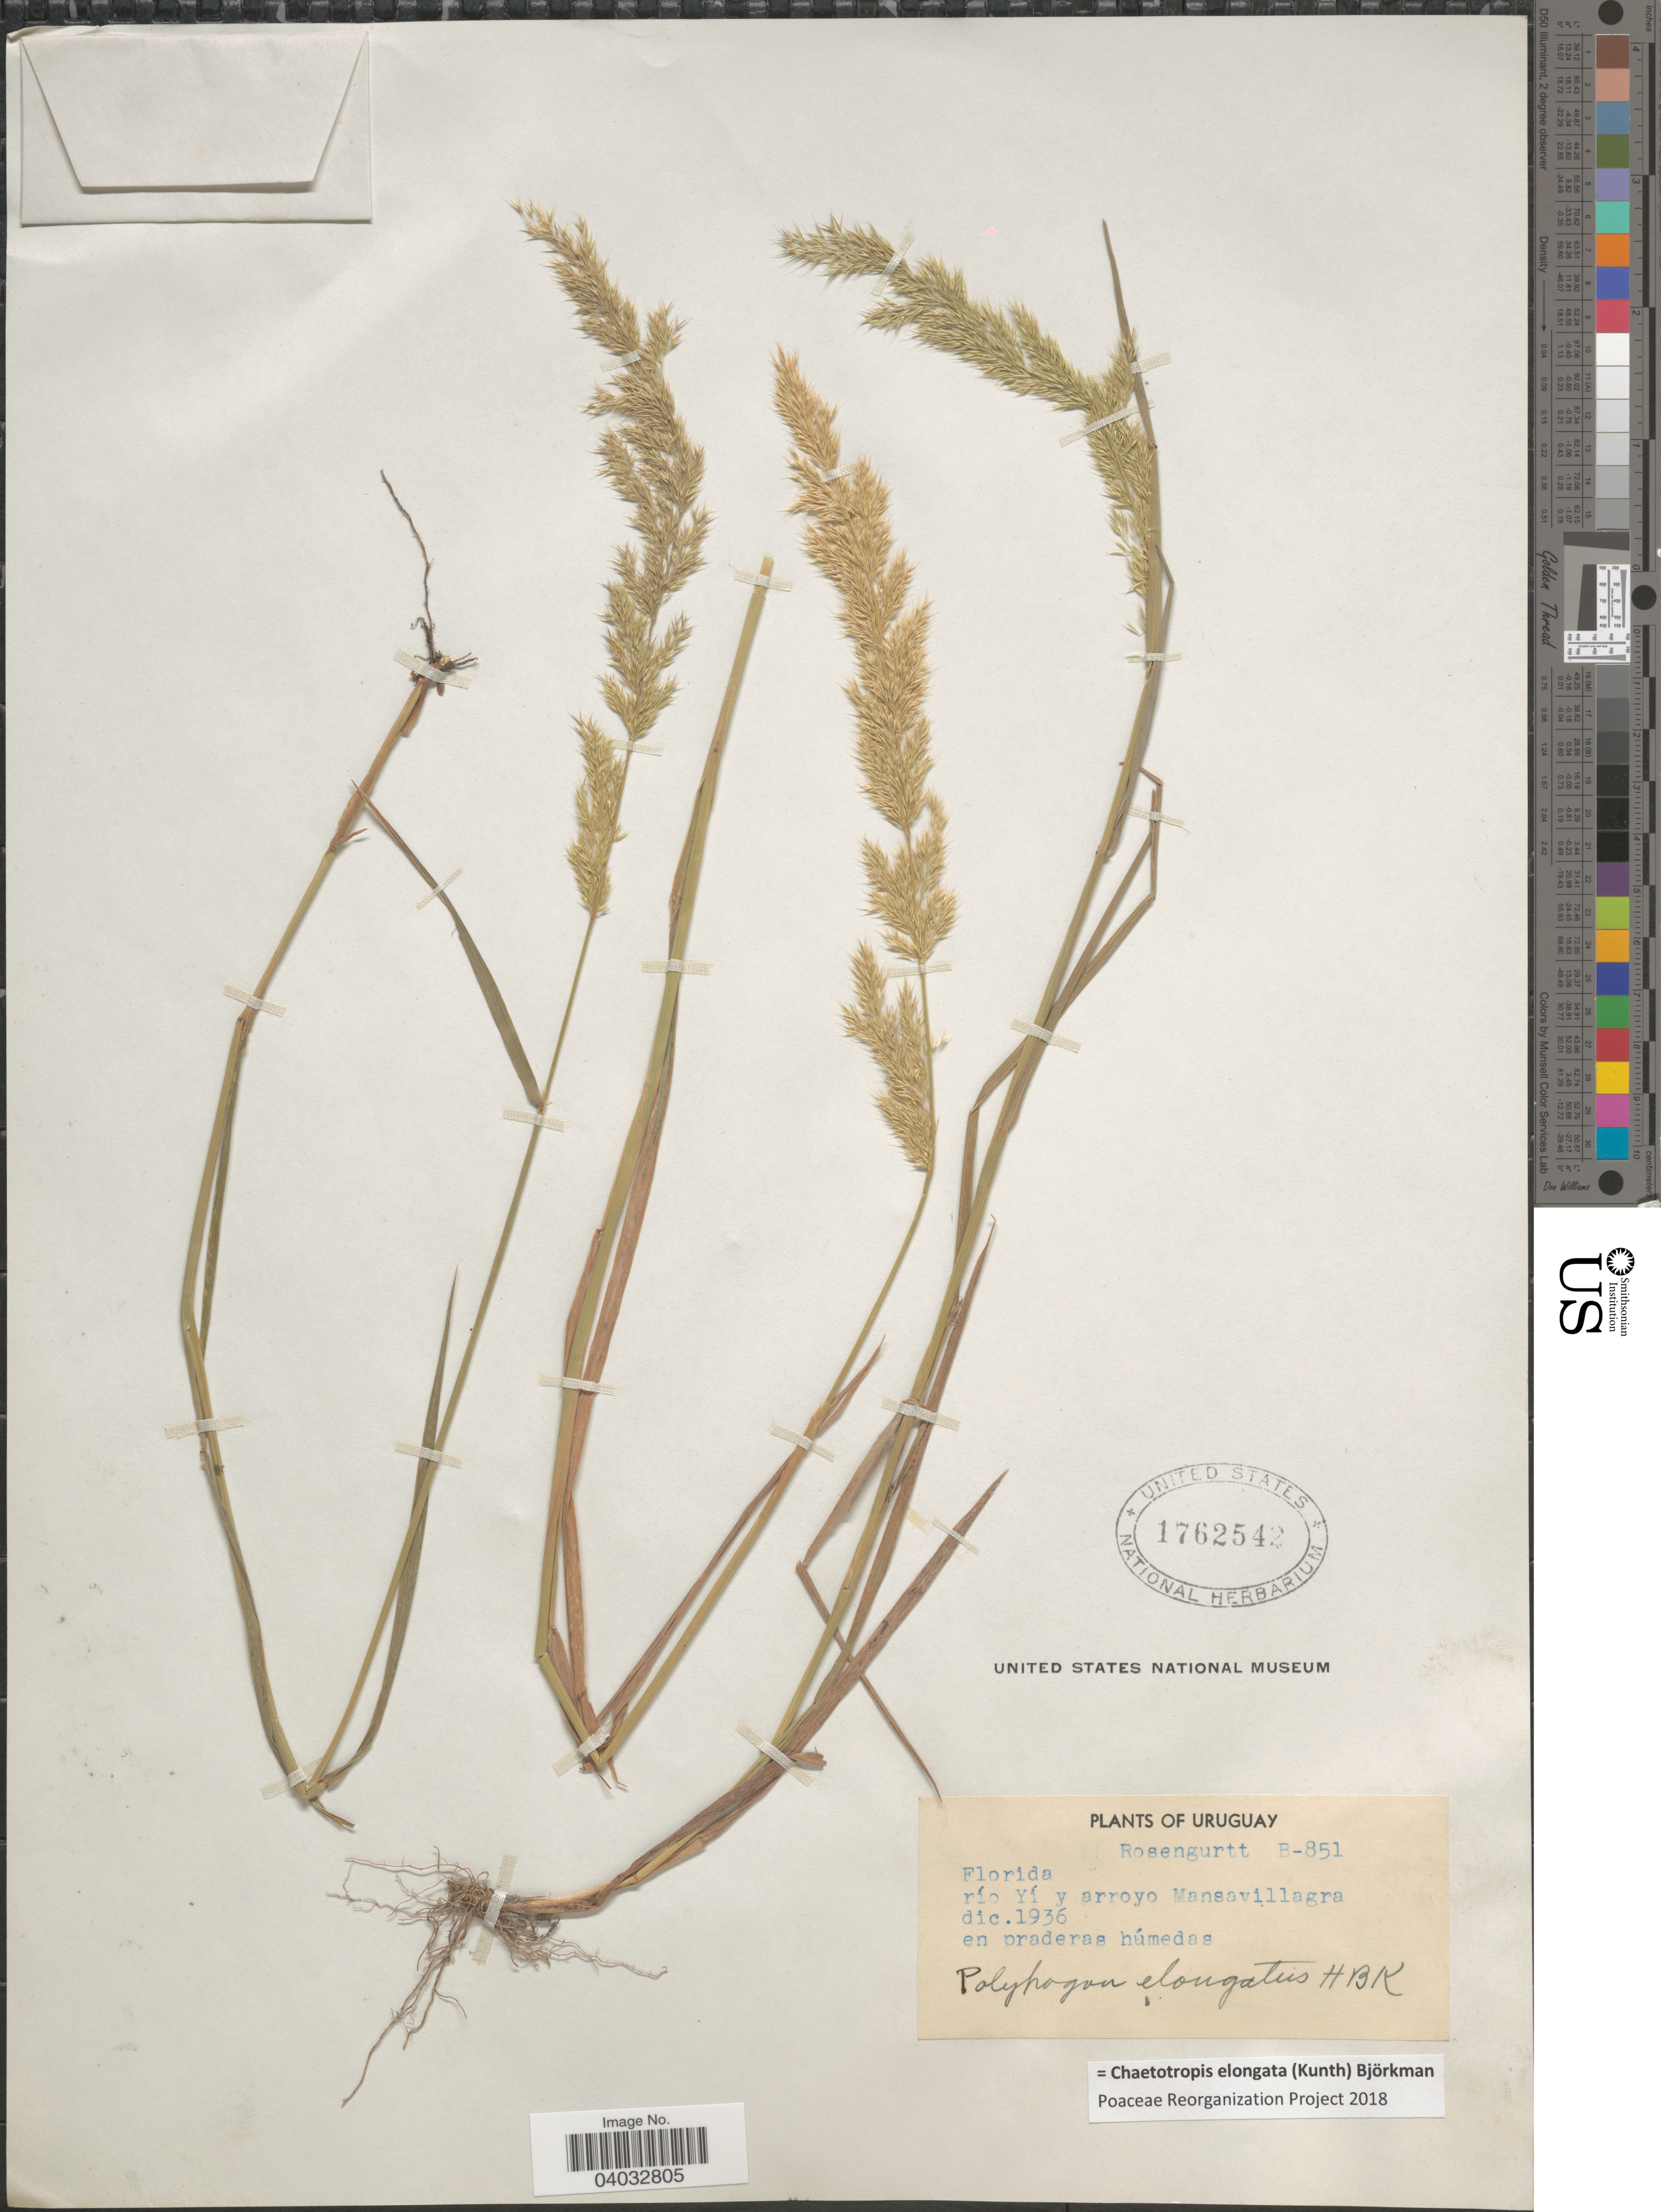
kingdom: Plantae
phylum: Tracheophyta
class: Liliopsida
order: Poales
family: Poaceae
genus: Chaetotropis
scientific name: Chaetotropis elongata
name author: (Kunth) Björkman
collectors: Rosengurtt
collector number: B-851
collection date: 1936-12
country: Uruguay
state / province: Florida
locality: Río Yí y arroyo Mansavillagra.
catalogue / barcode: US 1762542